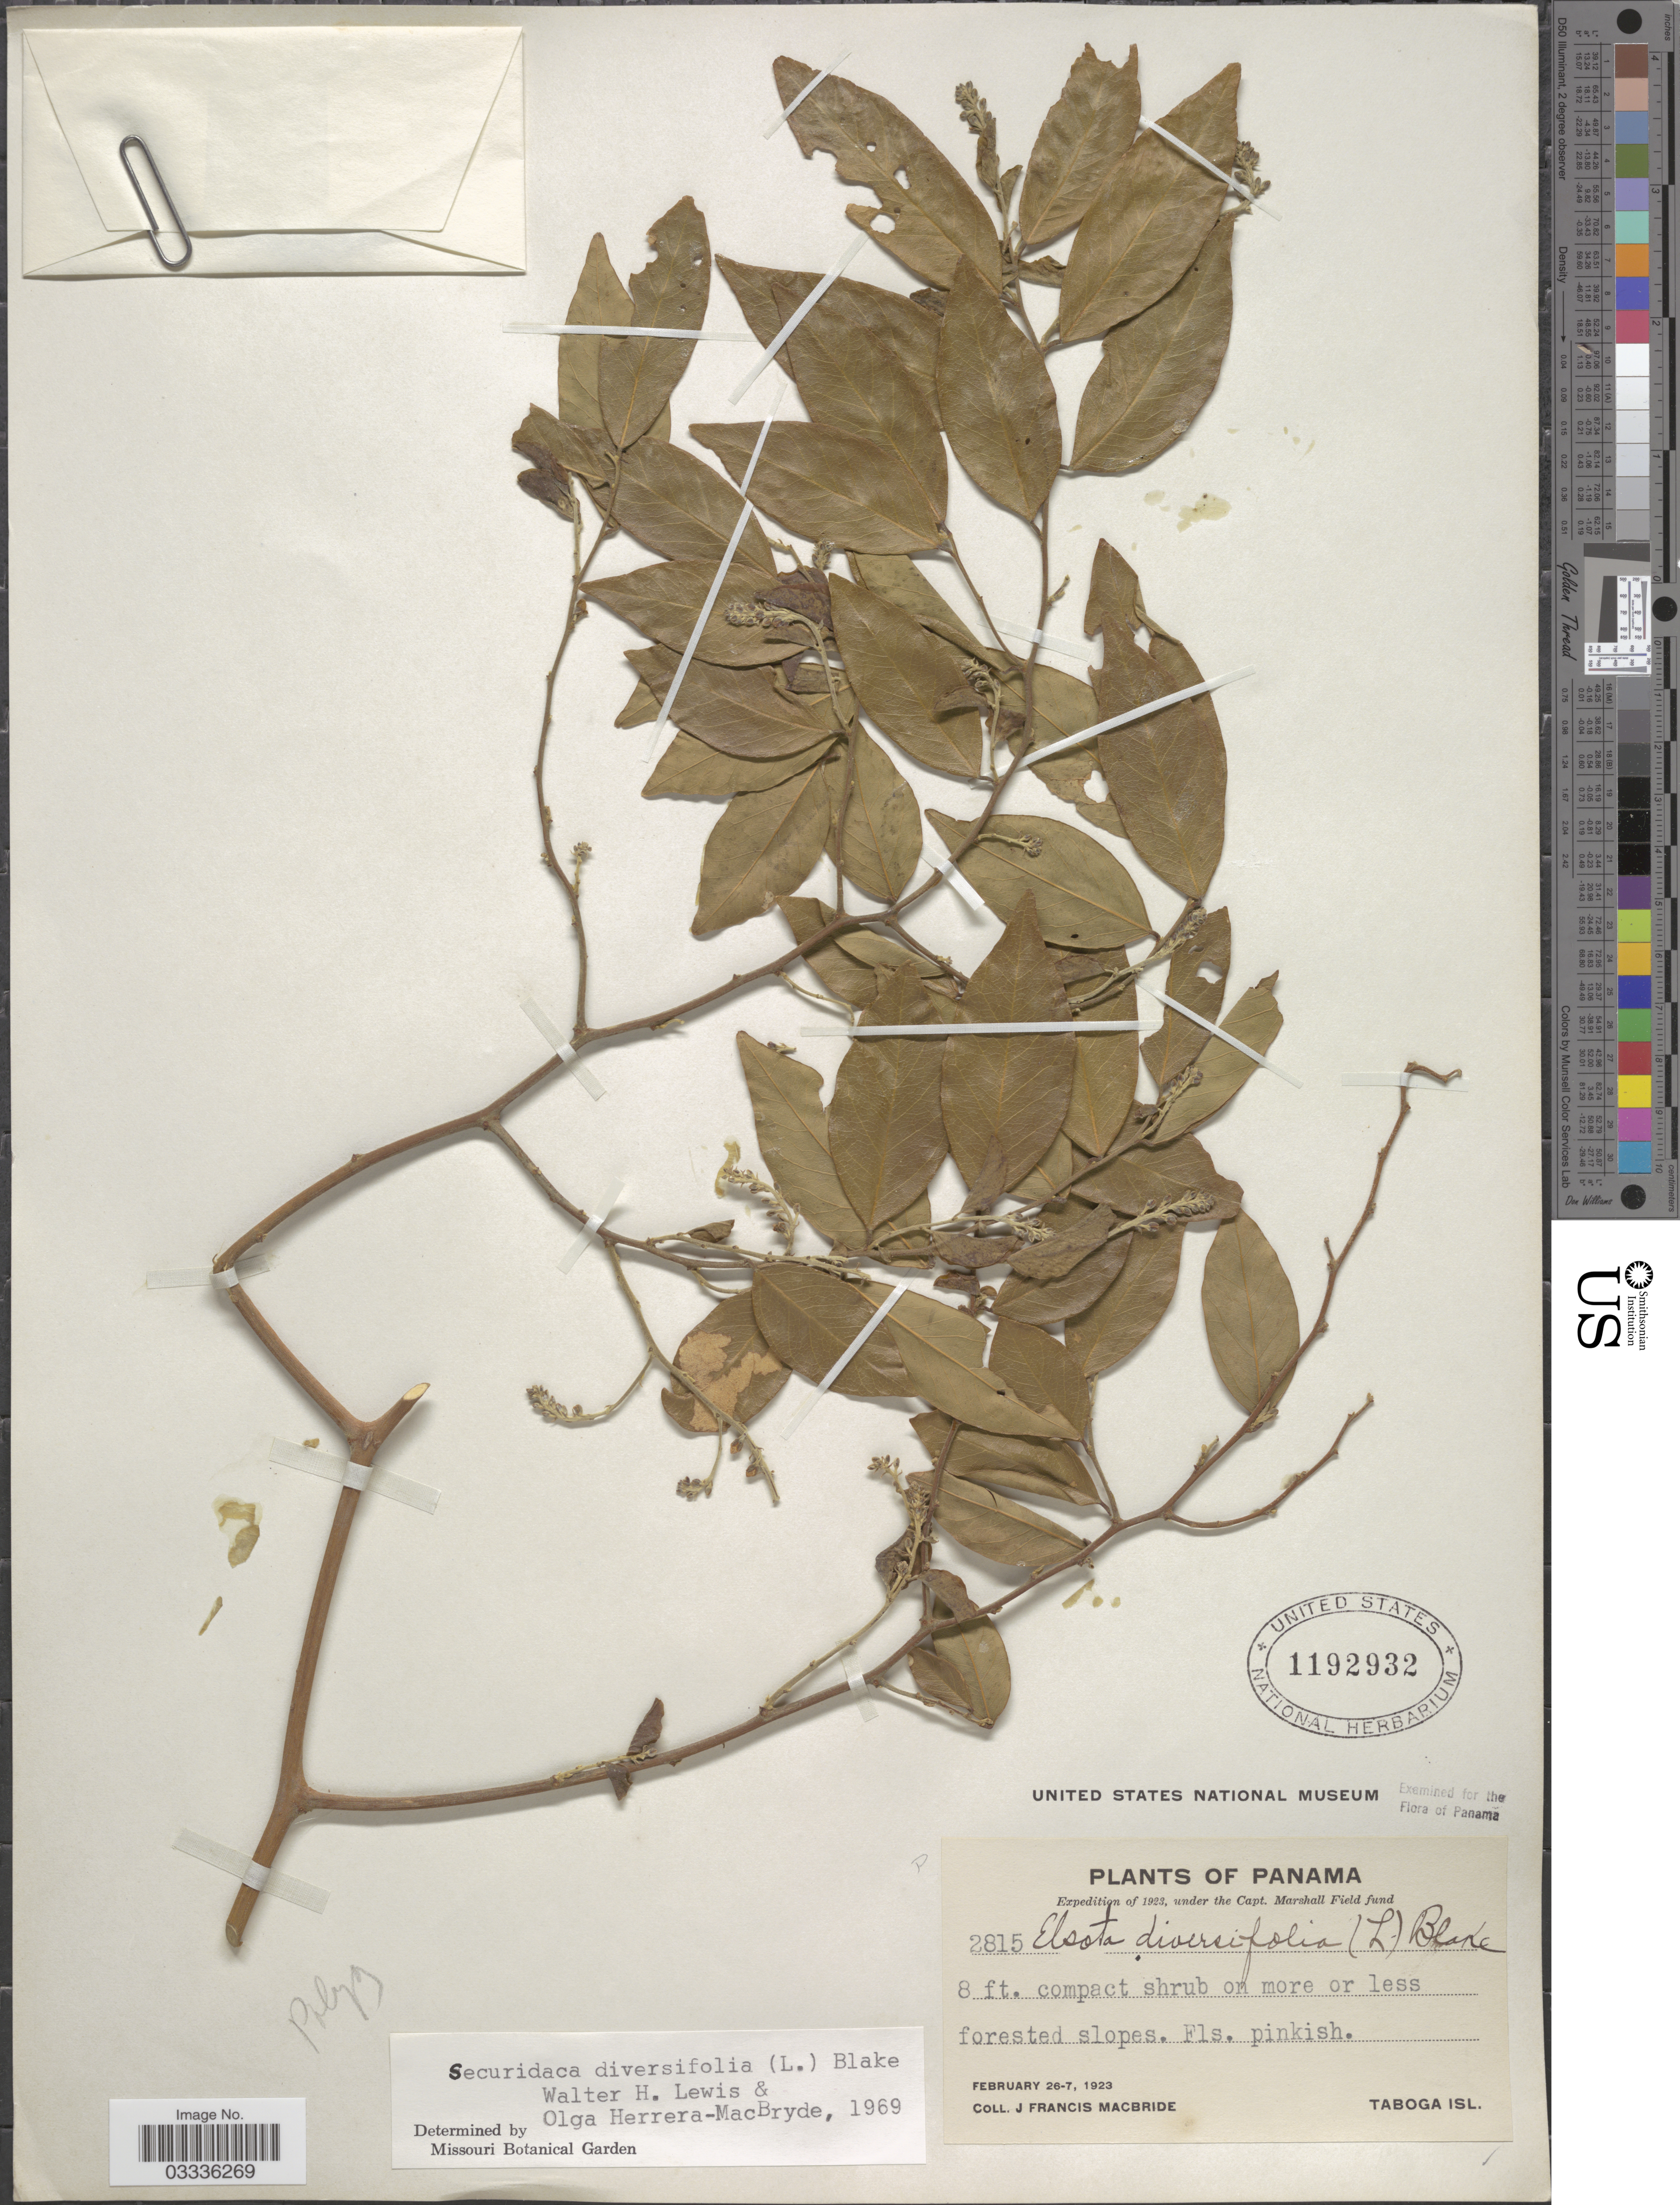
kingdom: Plantae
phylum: Tracheophyta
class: Magnoliopsida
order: Fabales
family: Polygalaceae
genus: Securidaca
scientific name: Securidaca diversifolia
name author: (L.) S.F. Blake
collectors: J. F. Macbride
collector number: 2815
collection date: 1923-02-07/1923-02-26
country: Panama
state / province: Panamá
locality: Taboga Isl.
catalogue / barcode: US 1192932